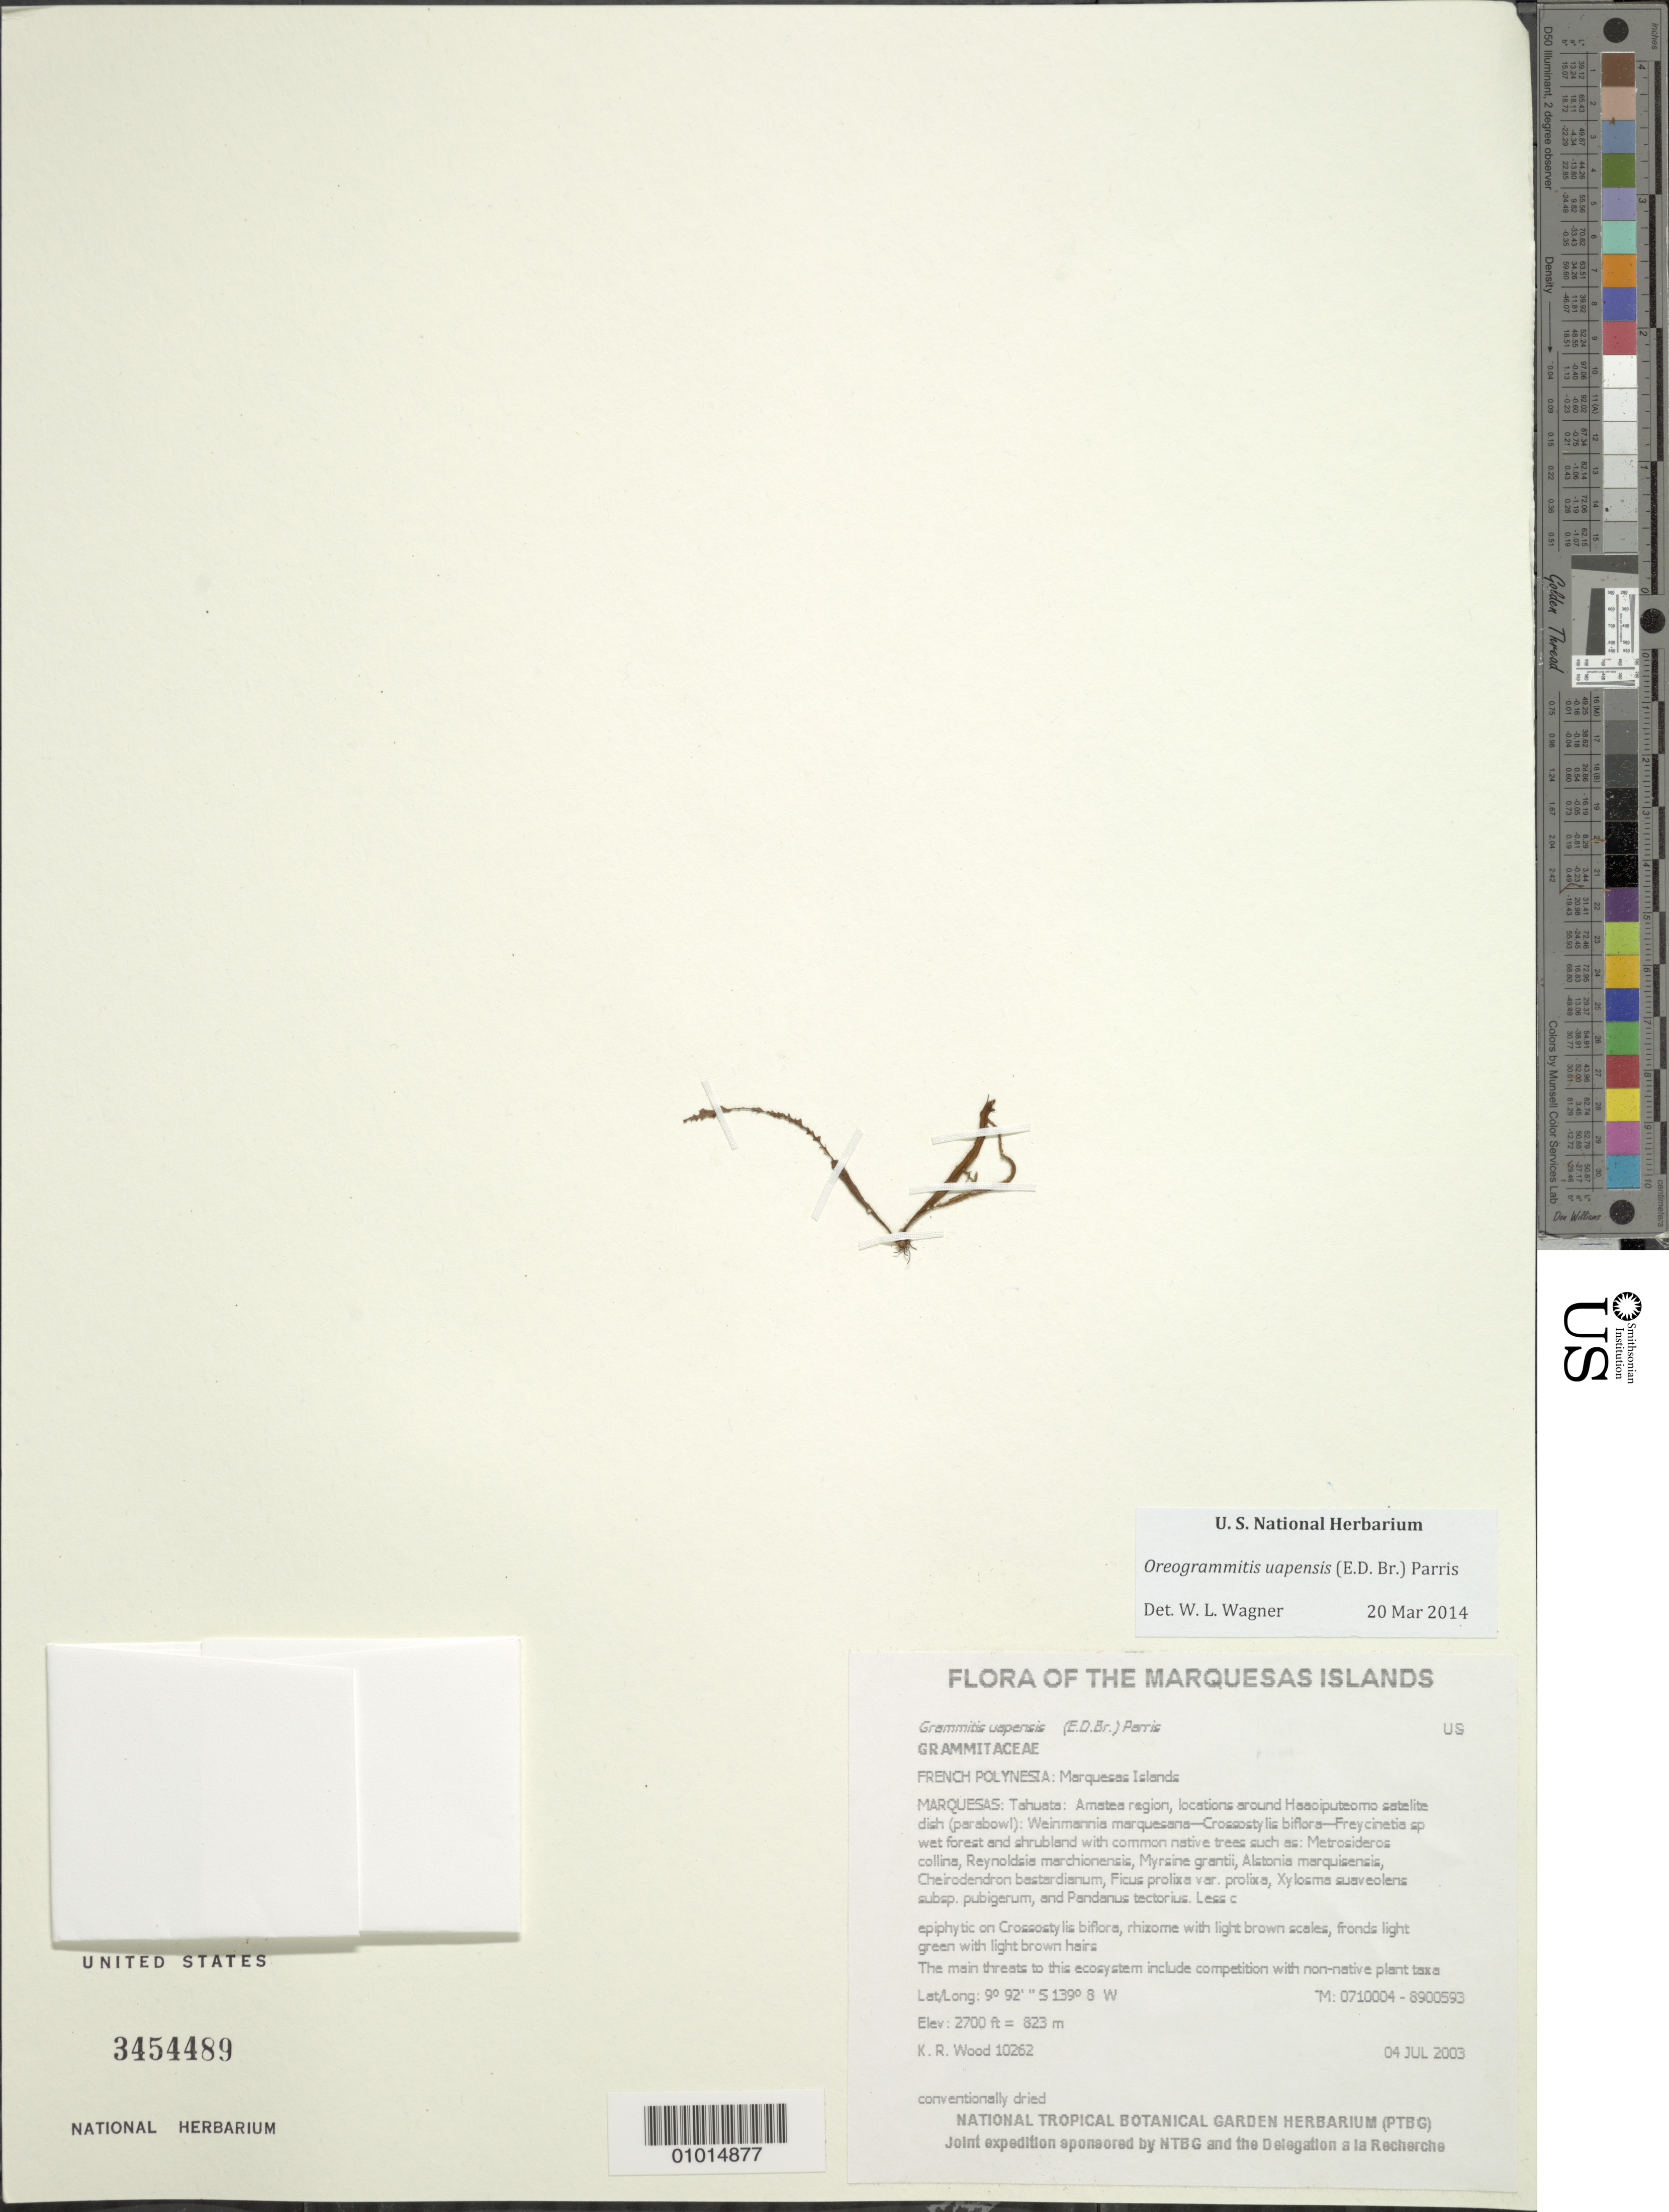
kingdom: Plantae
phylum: Tracheophyta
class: Polypodiopsida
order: Polypodiales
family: Polypodiaceae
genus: Oreogrammitis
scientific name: Oreogrammitis uapensis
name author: (E.D. Br.) Parris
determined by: Lorence, David H., (PTBG), National Tropical Botanical Garden (UNITED STATES)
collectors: K. R. Wood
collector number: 10262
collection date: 2003-07-04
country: French Polynesia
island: Tahuata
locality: Amatea region, locations around Haaoiputeomo satelite dish (parabowl)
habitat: Weinmannia marquesana - Crossostylis biflora - Freycinetia sp wet forest and shrubland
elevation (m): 823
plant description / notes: Competition with non-native plant taxa such as Ageratum conyzoides, Elephantopus mollis, Psidium guajava, Spathoglottis plicata, Zingiber zerumbet, Paspalum conjugatum, Paspalum paniculatum, Rhynchelytrum repens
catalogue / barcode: US 3454489